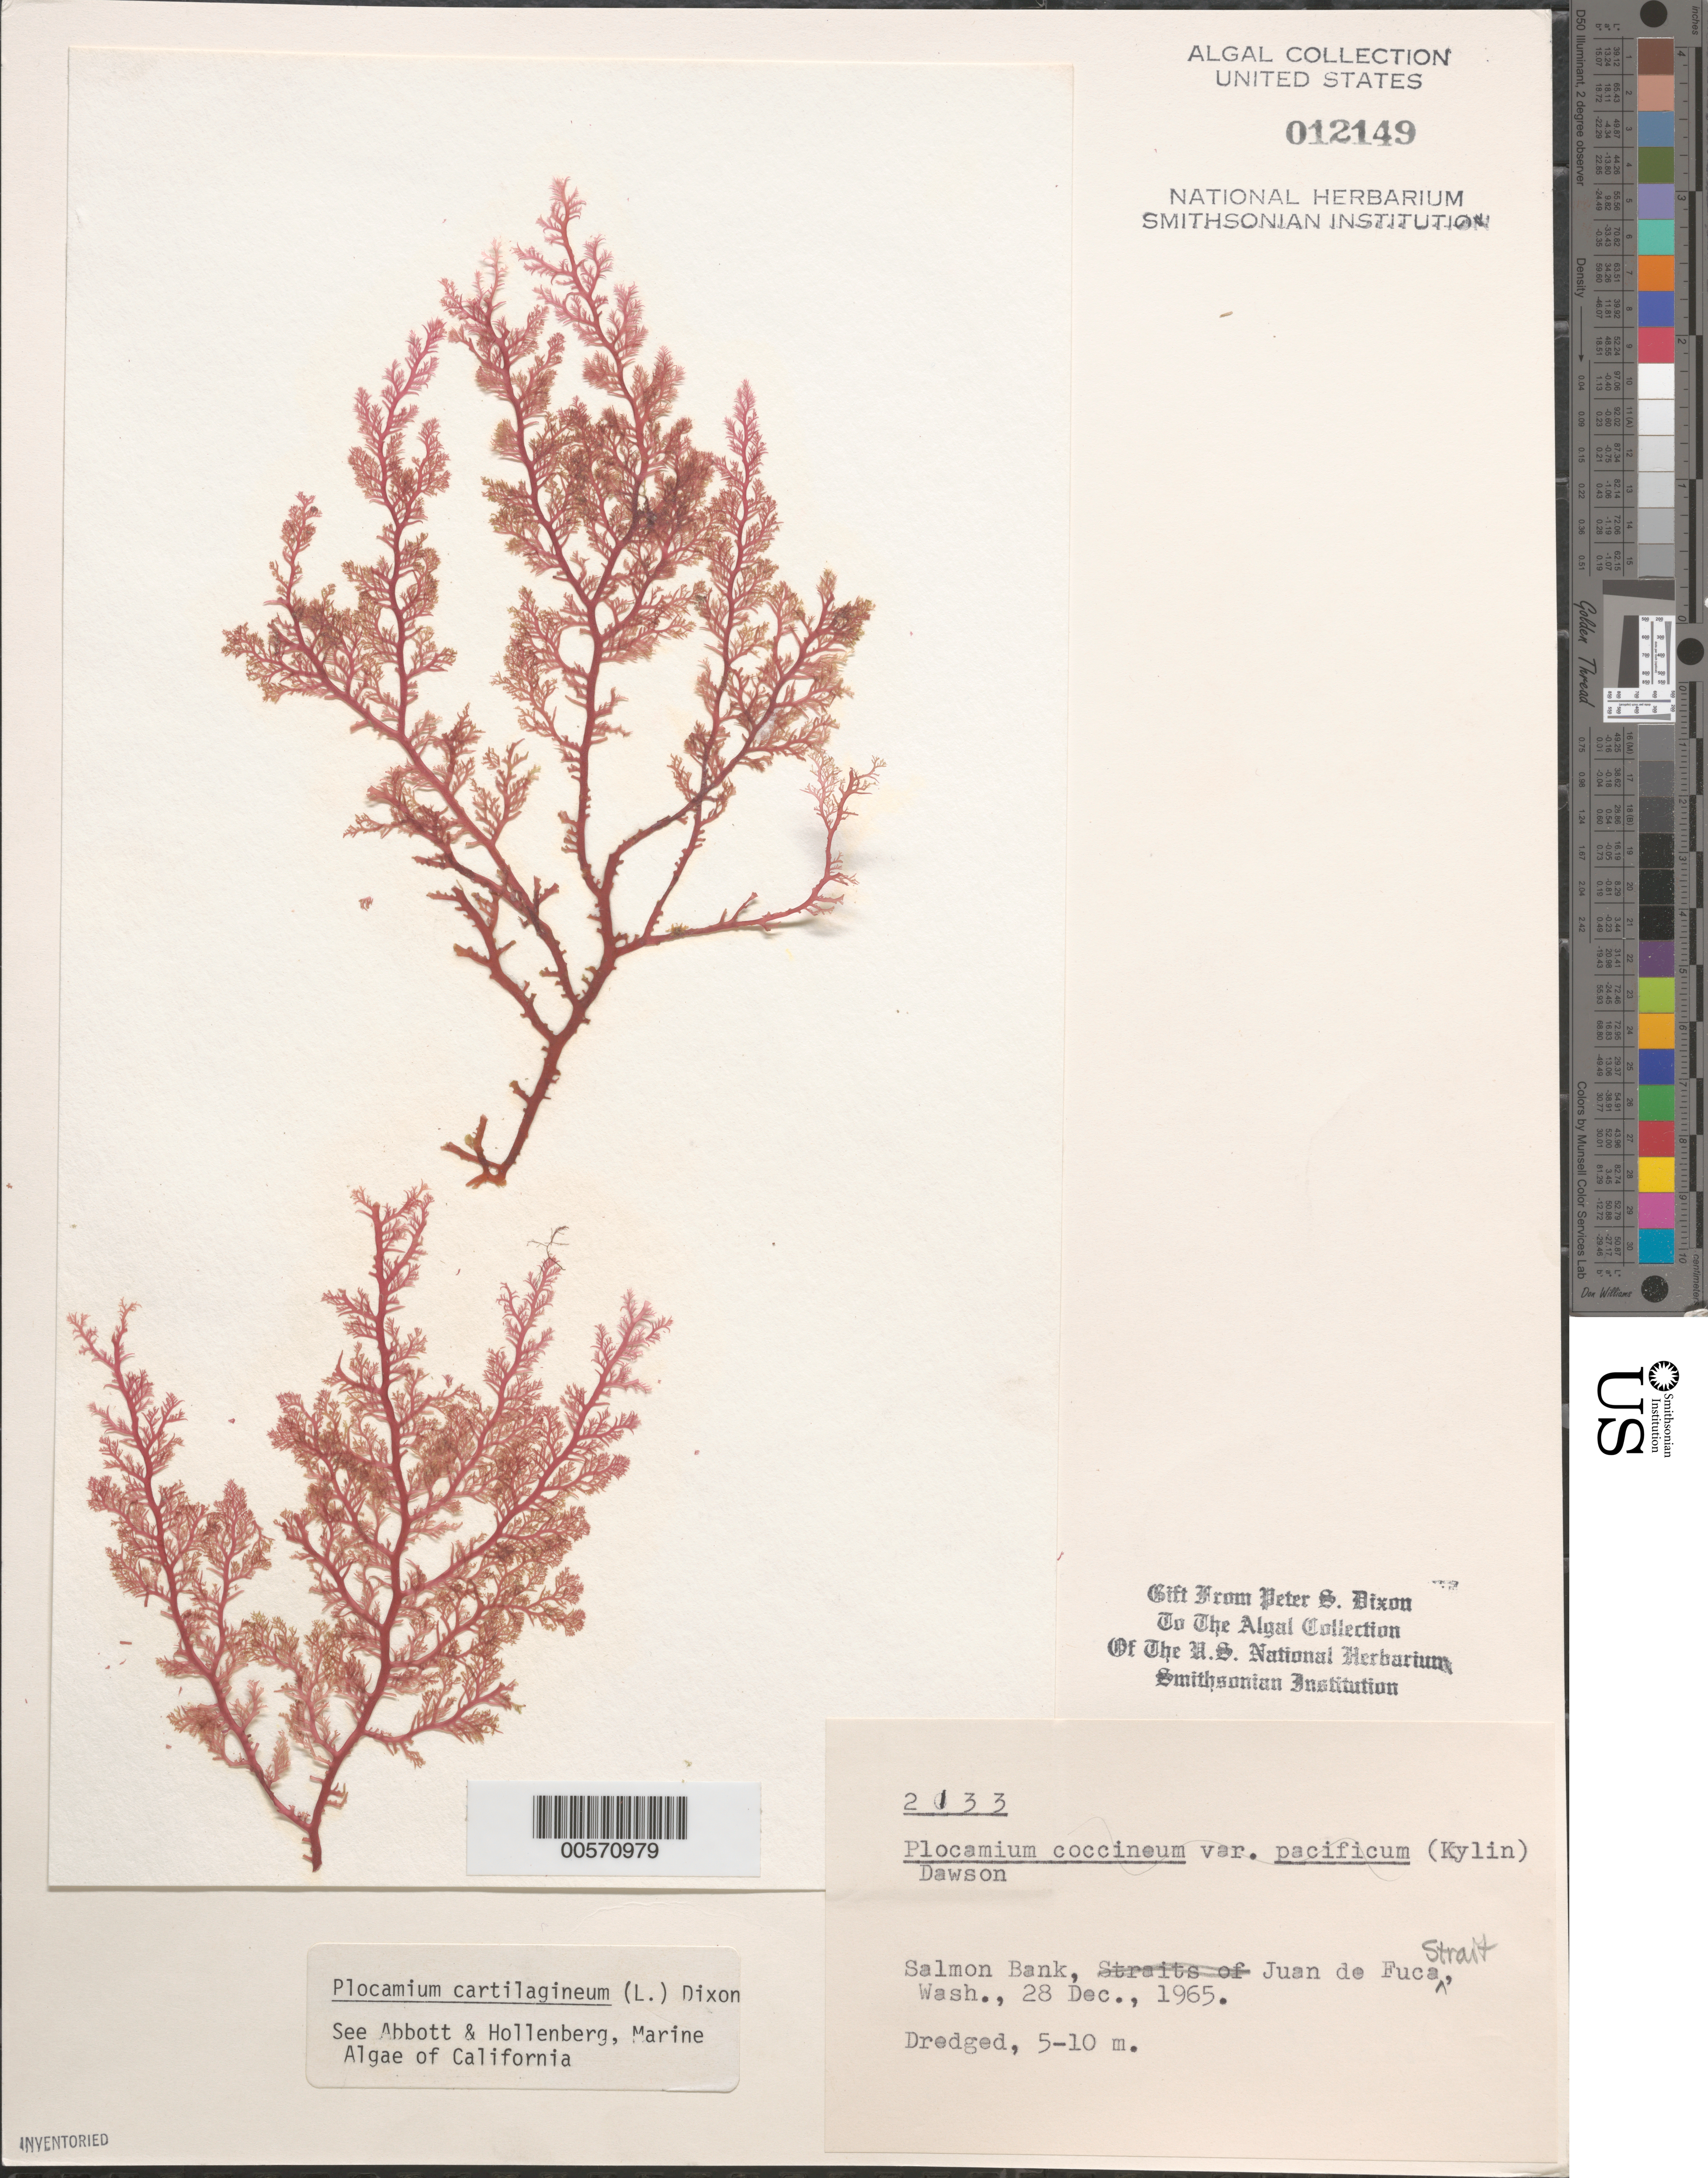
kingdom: Plantae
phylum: Rhodophyta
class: Florideophyceae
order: Plocamiales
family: Plocamiaceae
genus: Plocamium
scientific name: Plocamium cartilagineum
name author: (L.) P.S. Dixon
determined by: Dixon, P. S.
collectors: P. S. Dixon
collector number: PSD 2133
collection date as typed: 28 Dec 1965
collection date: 1965-12-28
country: United States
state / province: Washington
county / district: San Juan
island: San Juan Islands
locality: Salmon Bank, Strait of Juan de Fuca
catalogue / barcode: US 12149